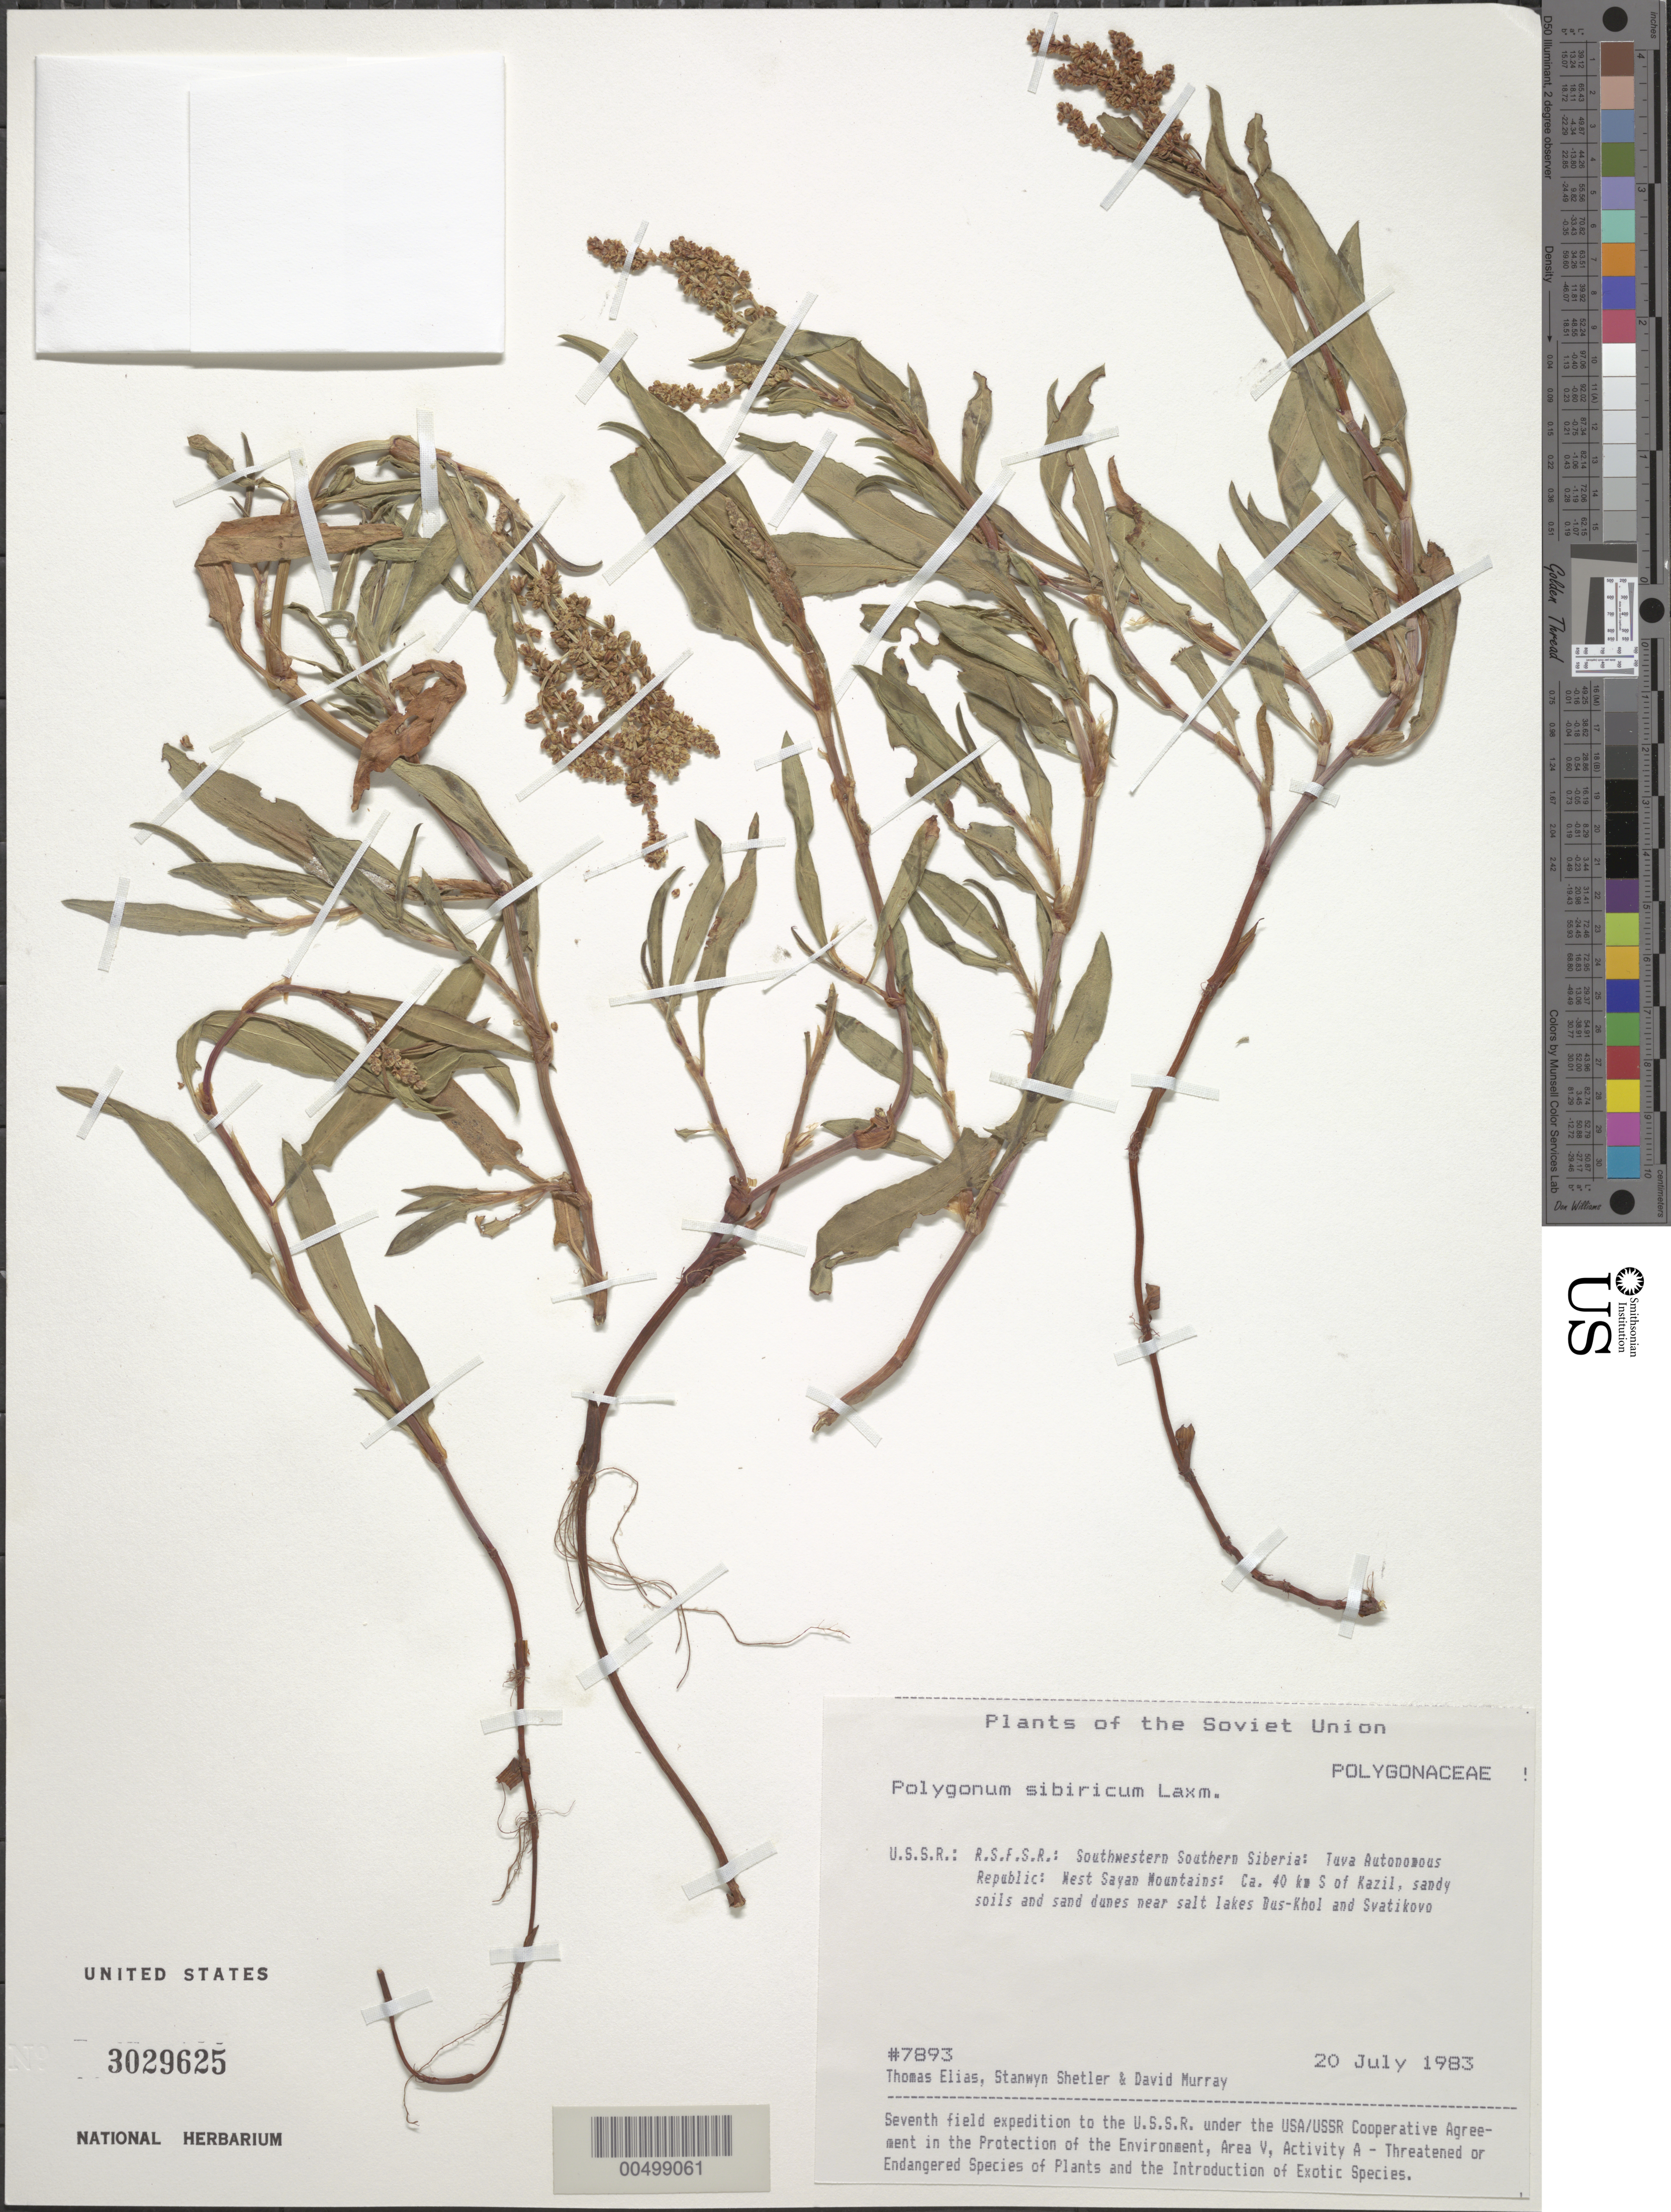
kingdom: Plantae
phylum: Tracheophyta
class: Magnoliopsida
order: Caryophyllales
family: Polygonaceae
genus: Knorringia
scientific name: Knorringia sibirica subsp. sibirica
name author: (Laxm.) Tzvelev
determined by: Strong, Mark T., (BOT), Smithsonian Institution - National Museum of Natural History (UNITED STATES)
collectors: T. Elias, S. Shetler & D. F. Murray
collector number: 7893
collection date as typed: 20 Jul 1983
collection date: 1983-07-20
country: Russian Federation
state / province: Tuva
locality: West Sayan Mountains, ca. 40 km S of Kazil [Kyzyl], near salt lakes Dus-Khol and Svatikovo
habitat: sandy soils and sand dunes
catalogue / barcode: US 3029625